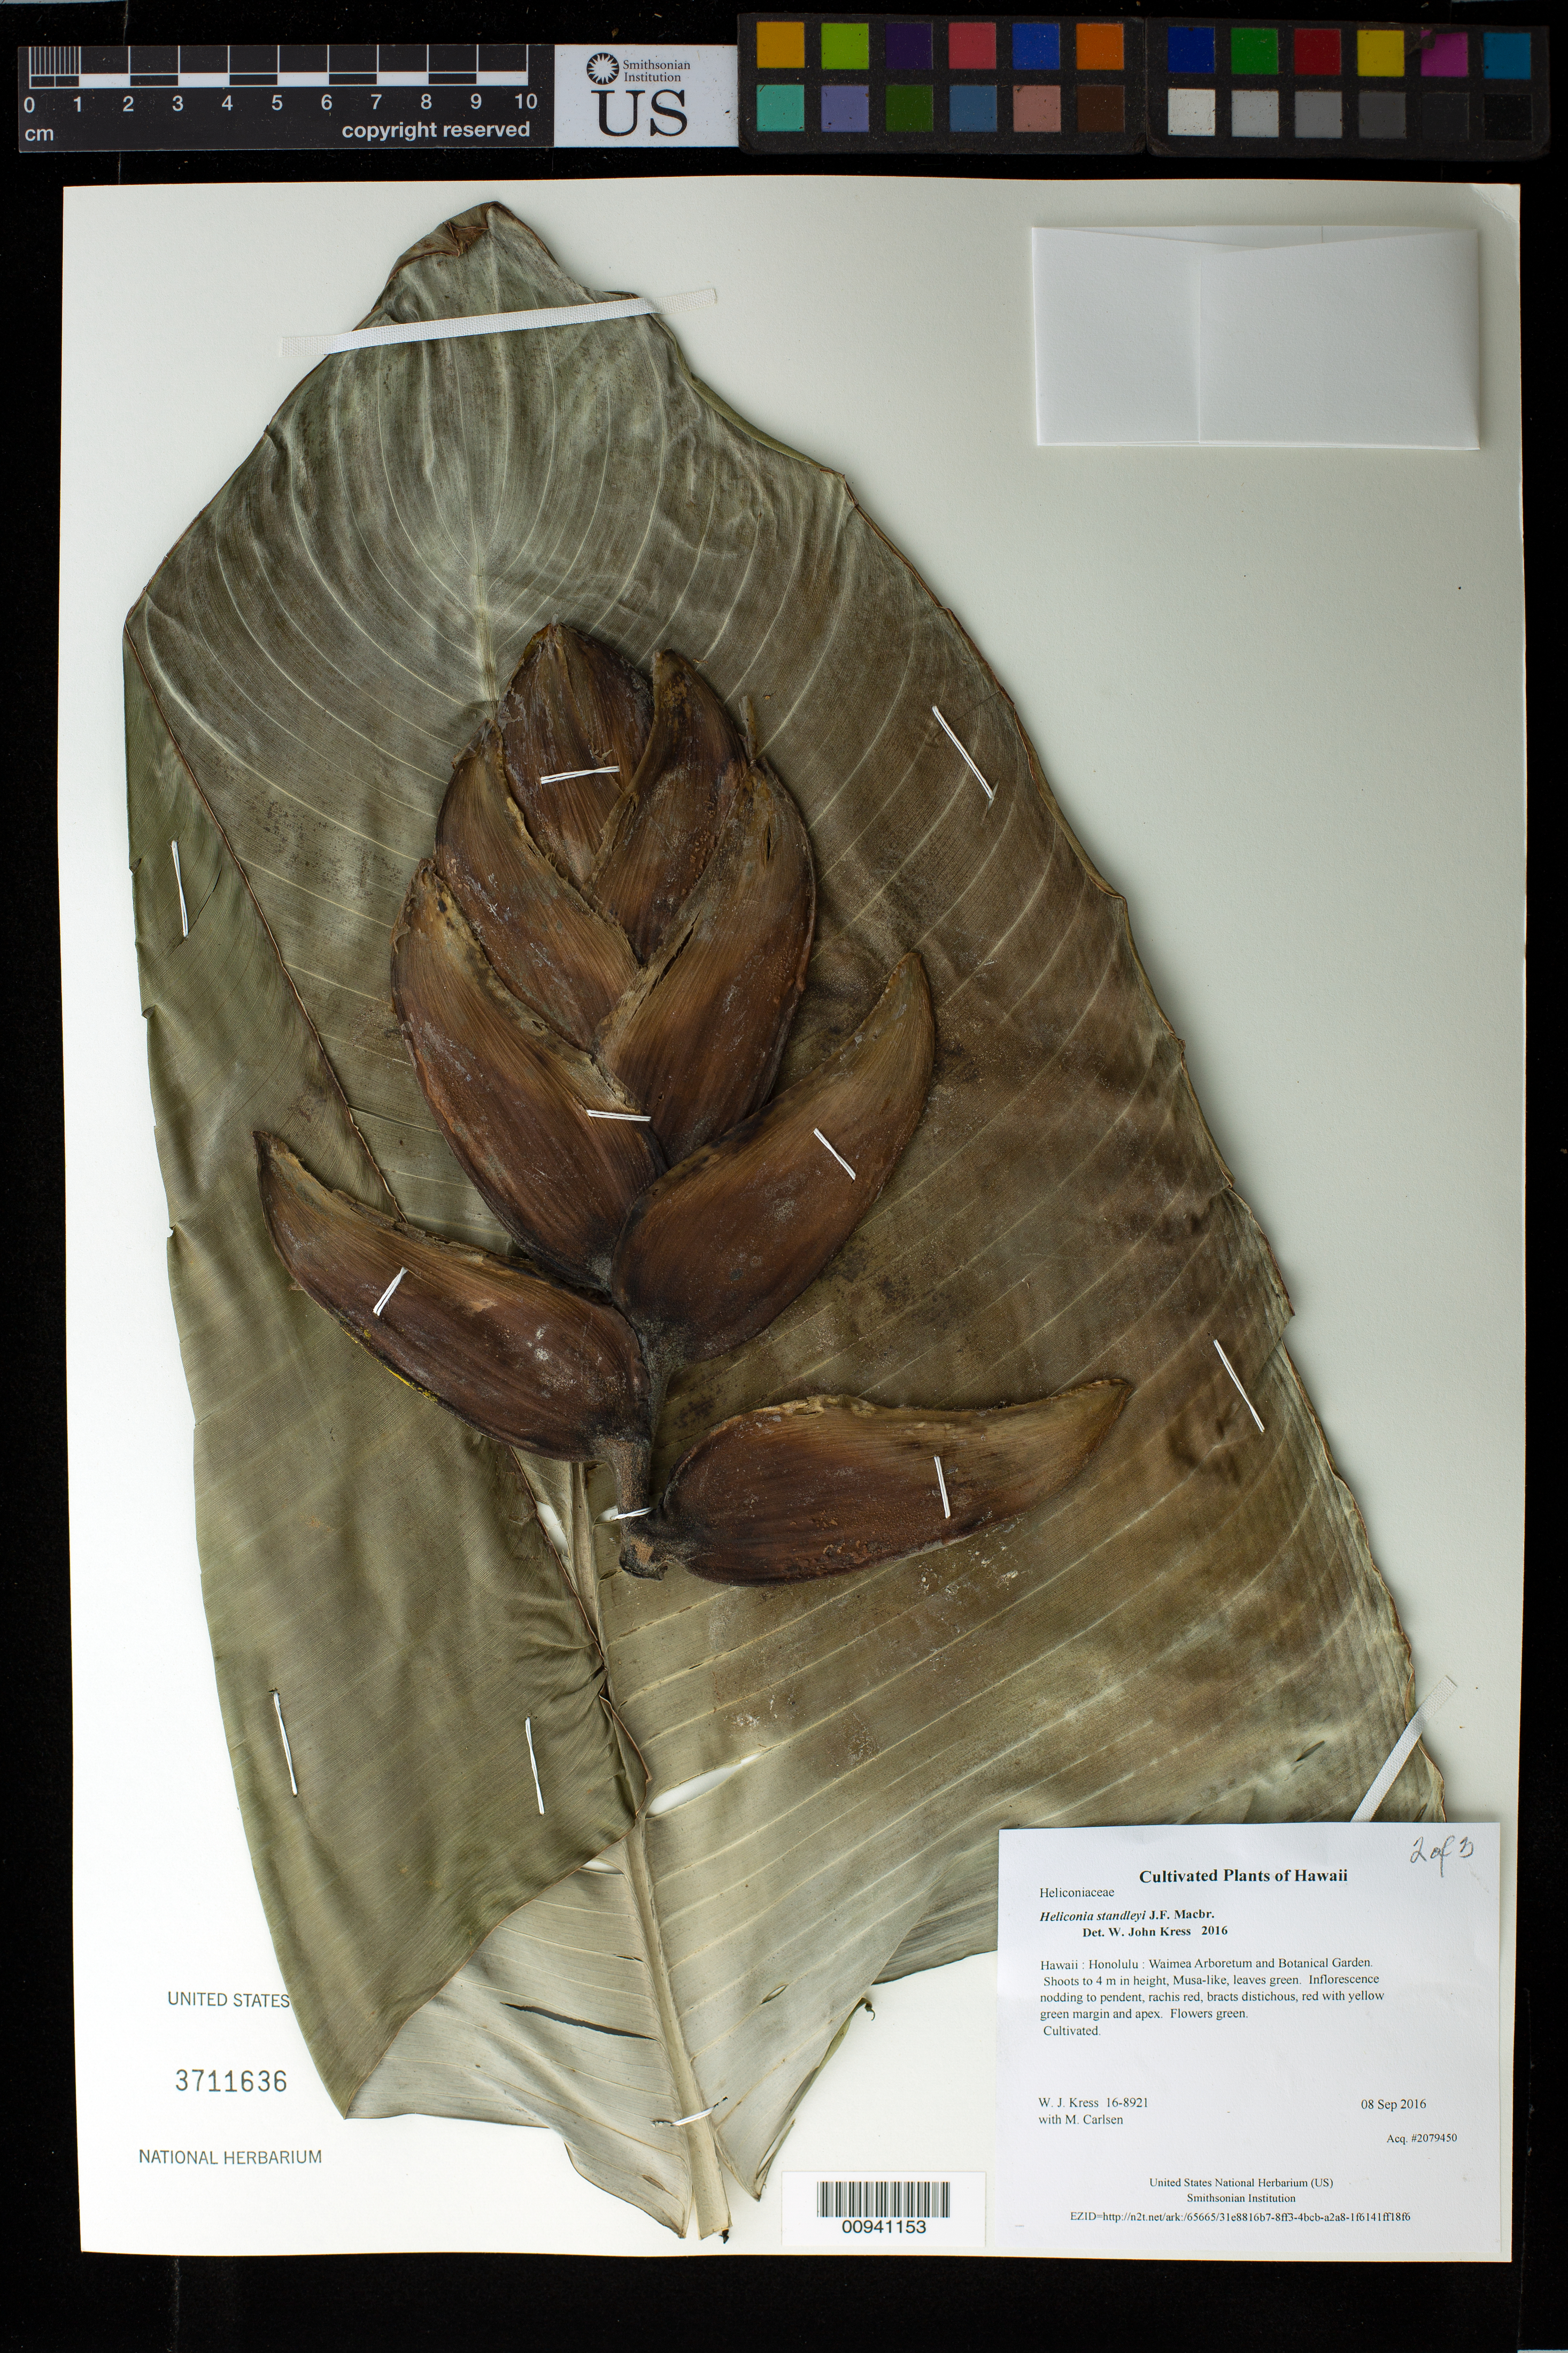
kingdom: Plantae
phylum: Tracheophyta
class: Liliopsida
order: Zingiberales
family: Heliconiaceae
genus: Heliconia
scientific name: Heliconia standleyi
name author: J.F. Macbr.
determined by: Kress, W. J., (US), Smithsonian Institution - National Museum of Natural History (UNITED STATES)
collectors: W. J. Kress & M. M. Carlsen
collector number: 16-8921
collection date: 2016-09-08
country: United States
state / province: Hawaii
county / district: Honolulu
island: Oahu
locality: Waimea Arboretum and Botanical Garden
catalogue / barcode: US 3711636